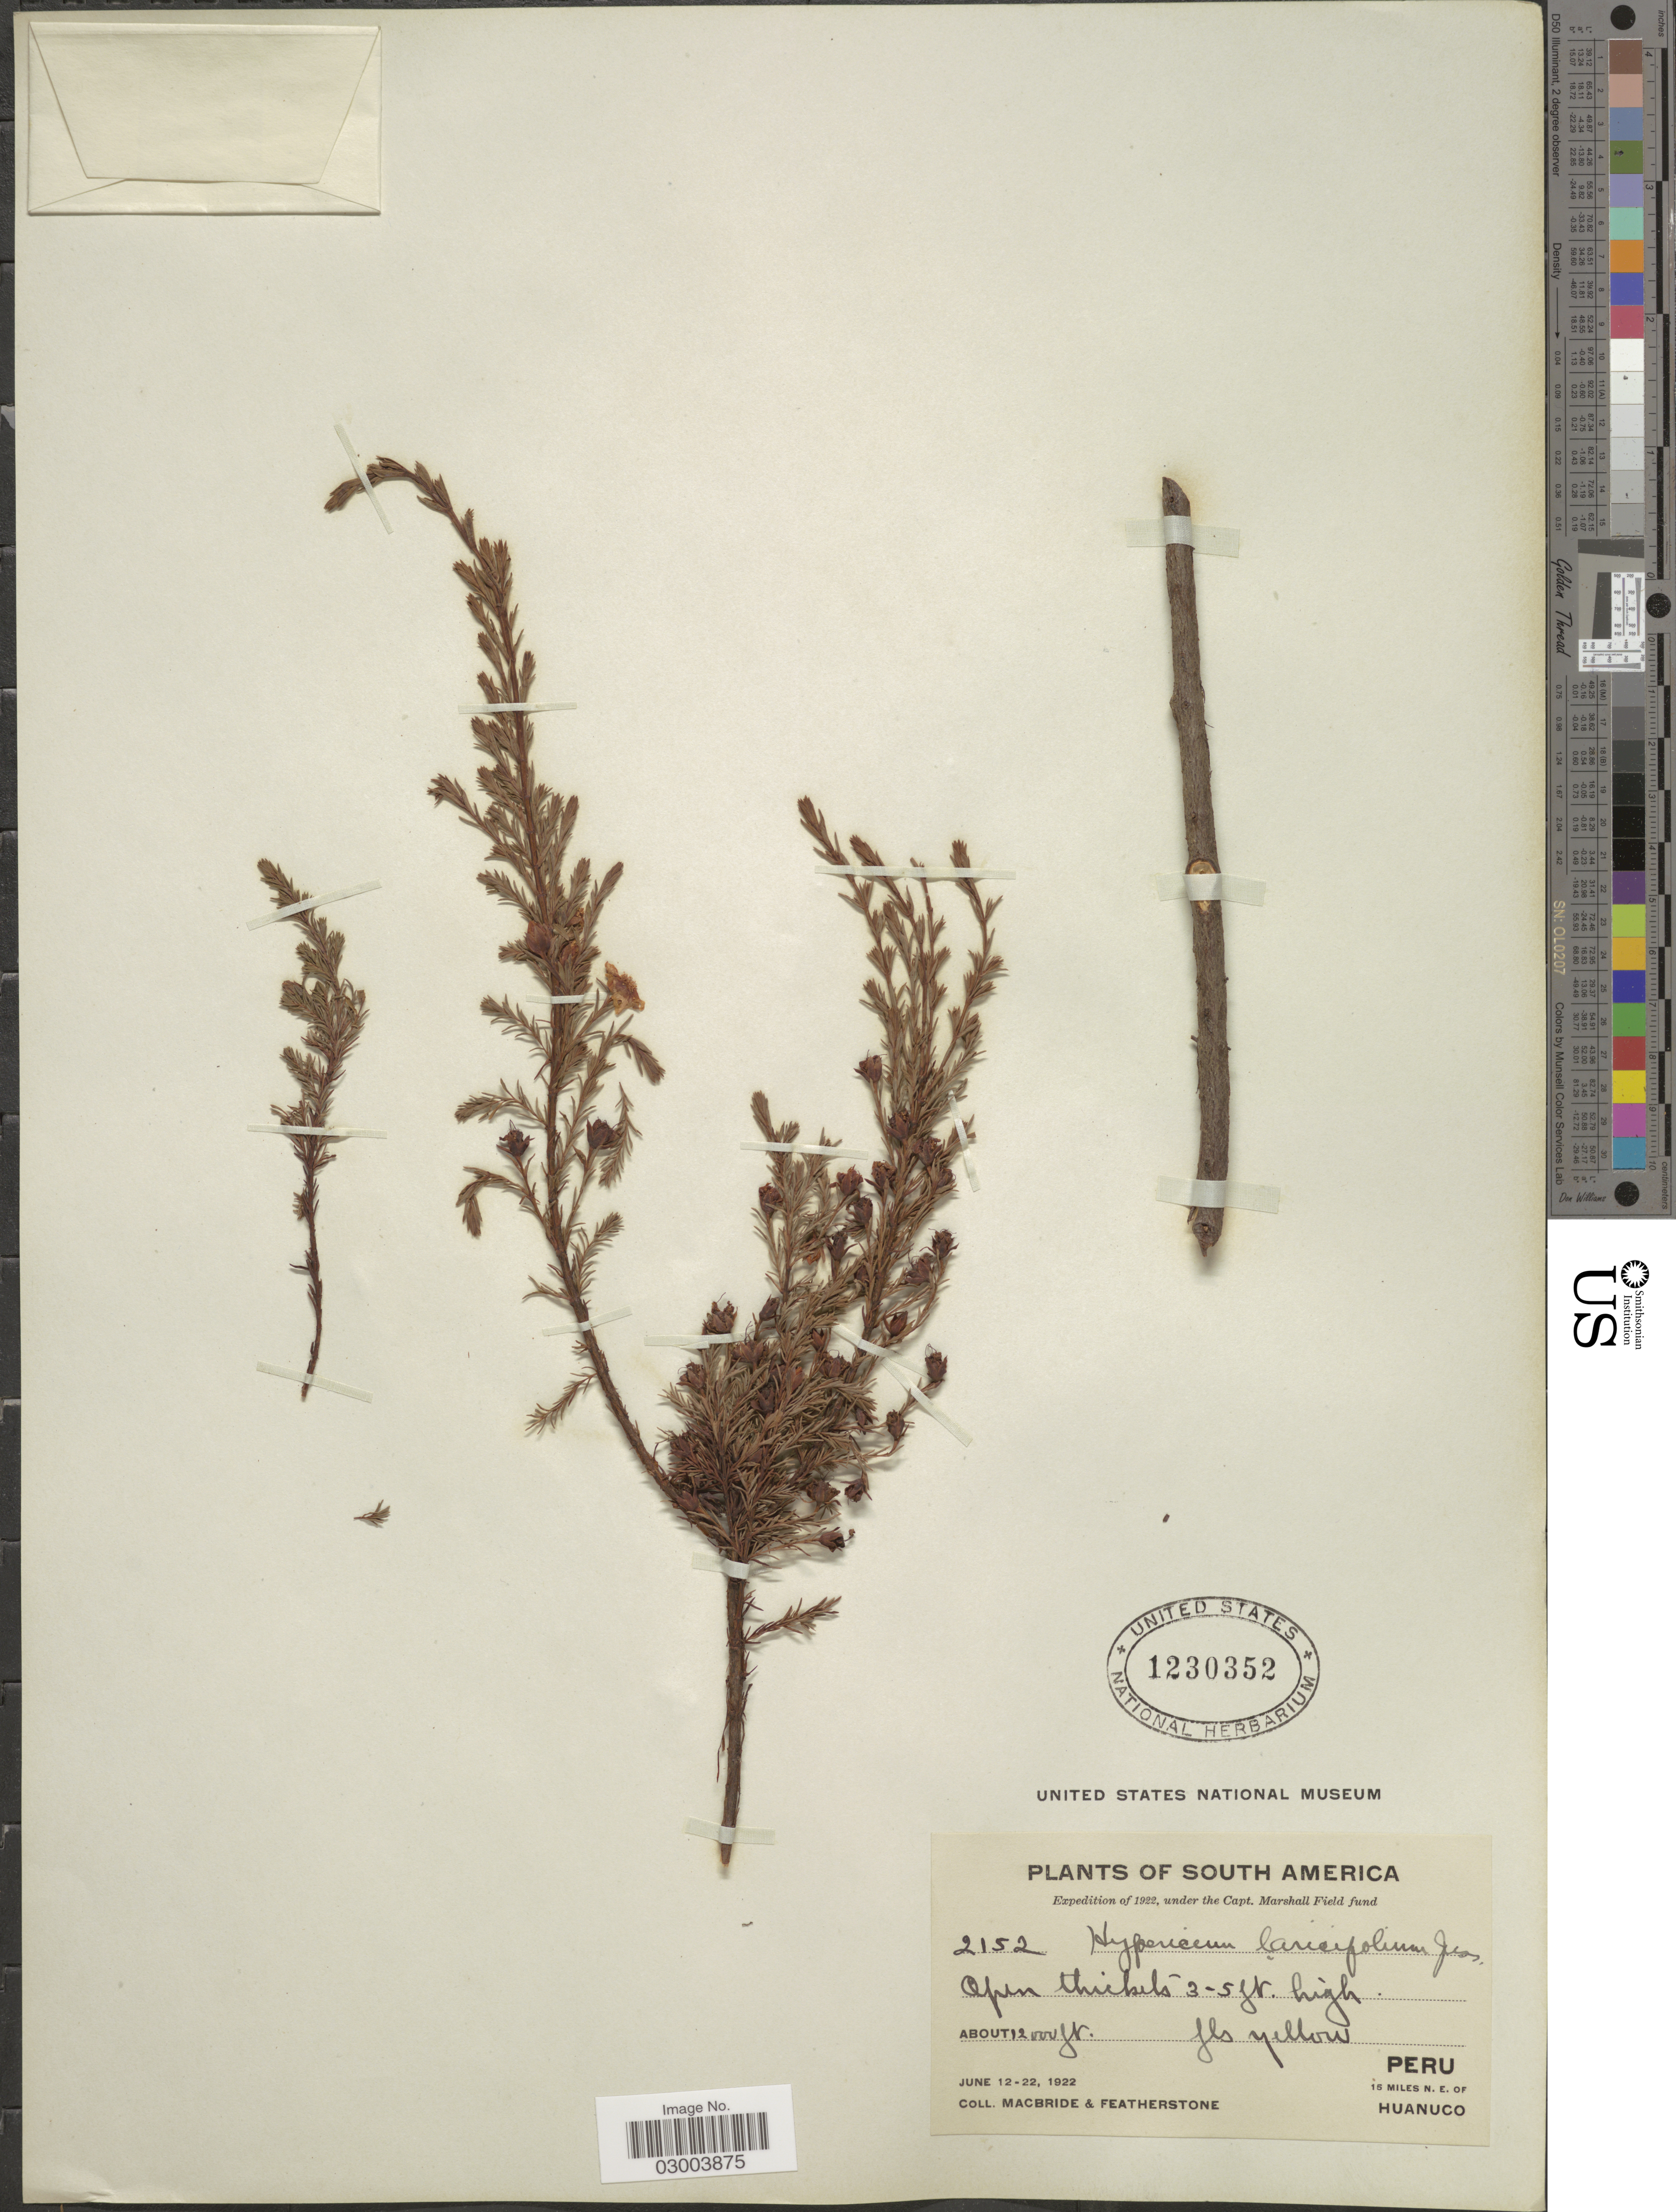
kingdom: Plantae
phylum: Tracheophyta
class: Magnoliopsida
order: Malpighiales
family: Hypericaceae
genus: Hypericum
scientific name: Hypericum laricifolium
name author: Juss.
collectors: Macbride, -- & -. Featherstone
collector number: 2152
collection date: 1922-06-12/1922-06-22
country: Peru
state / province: Huánuco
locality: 15 miles NE of Huanuco.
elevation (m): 3658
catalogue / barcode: US 1230352